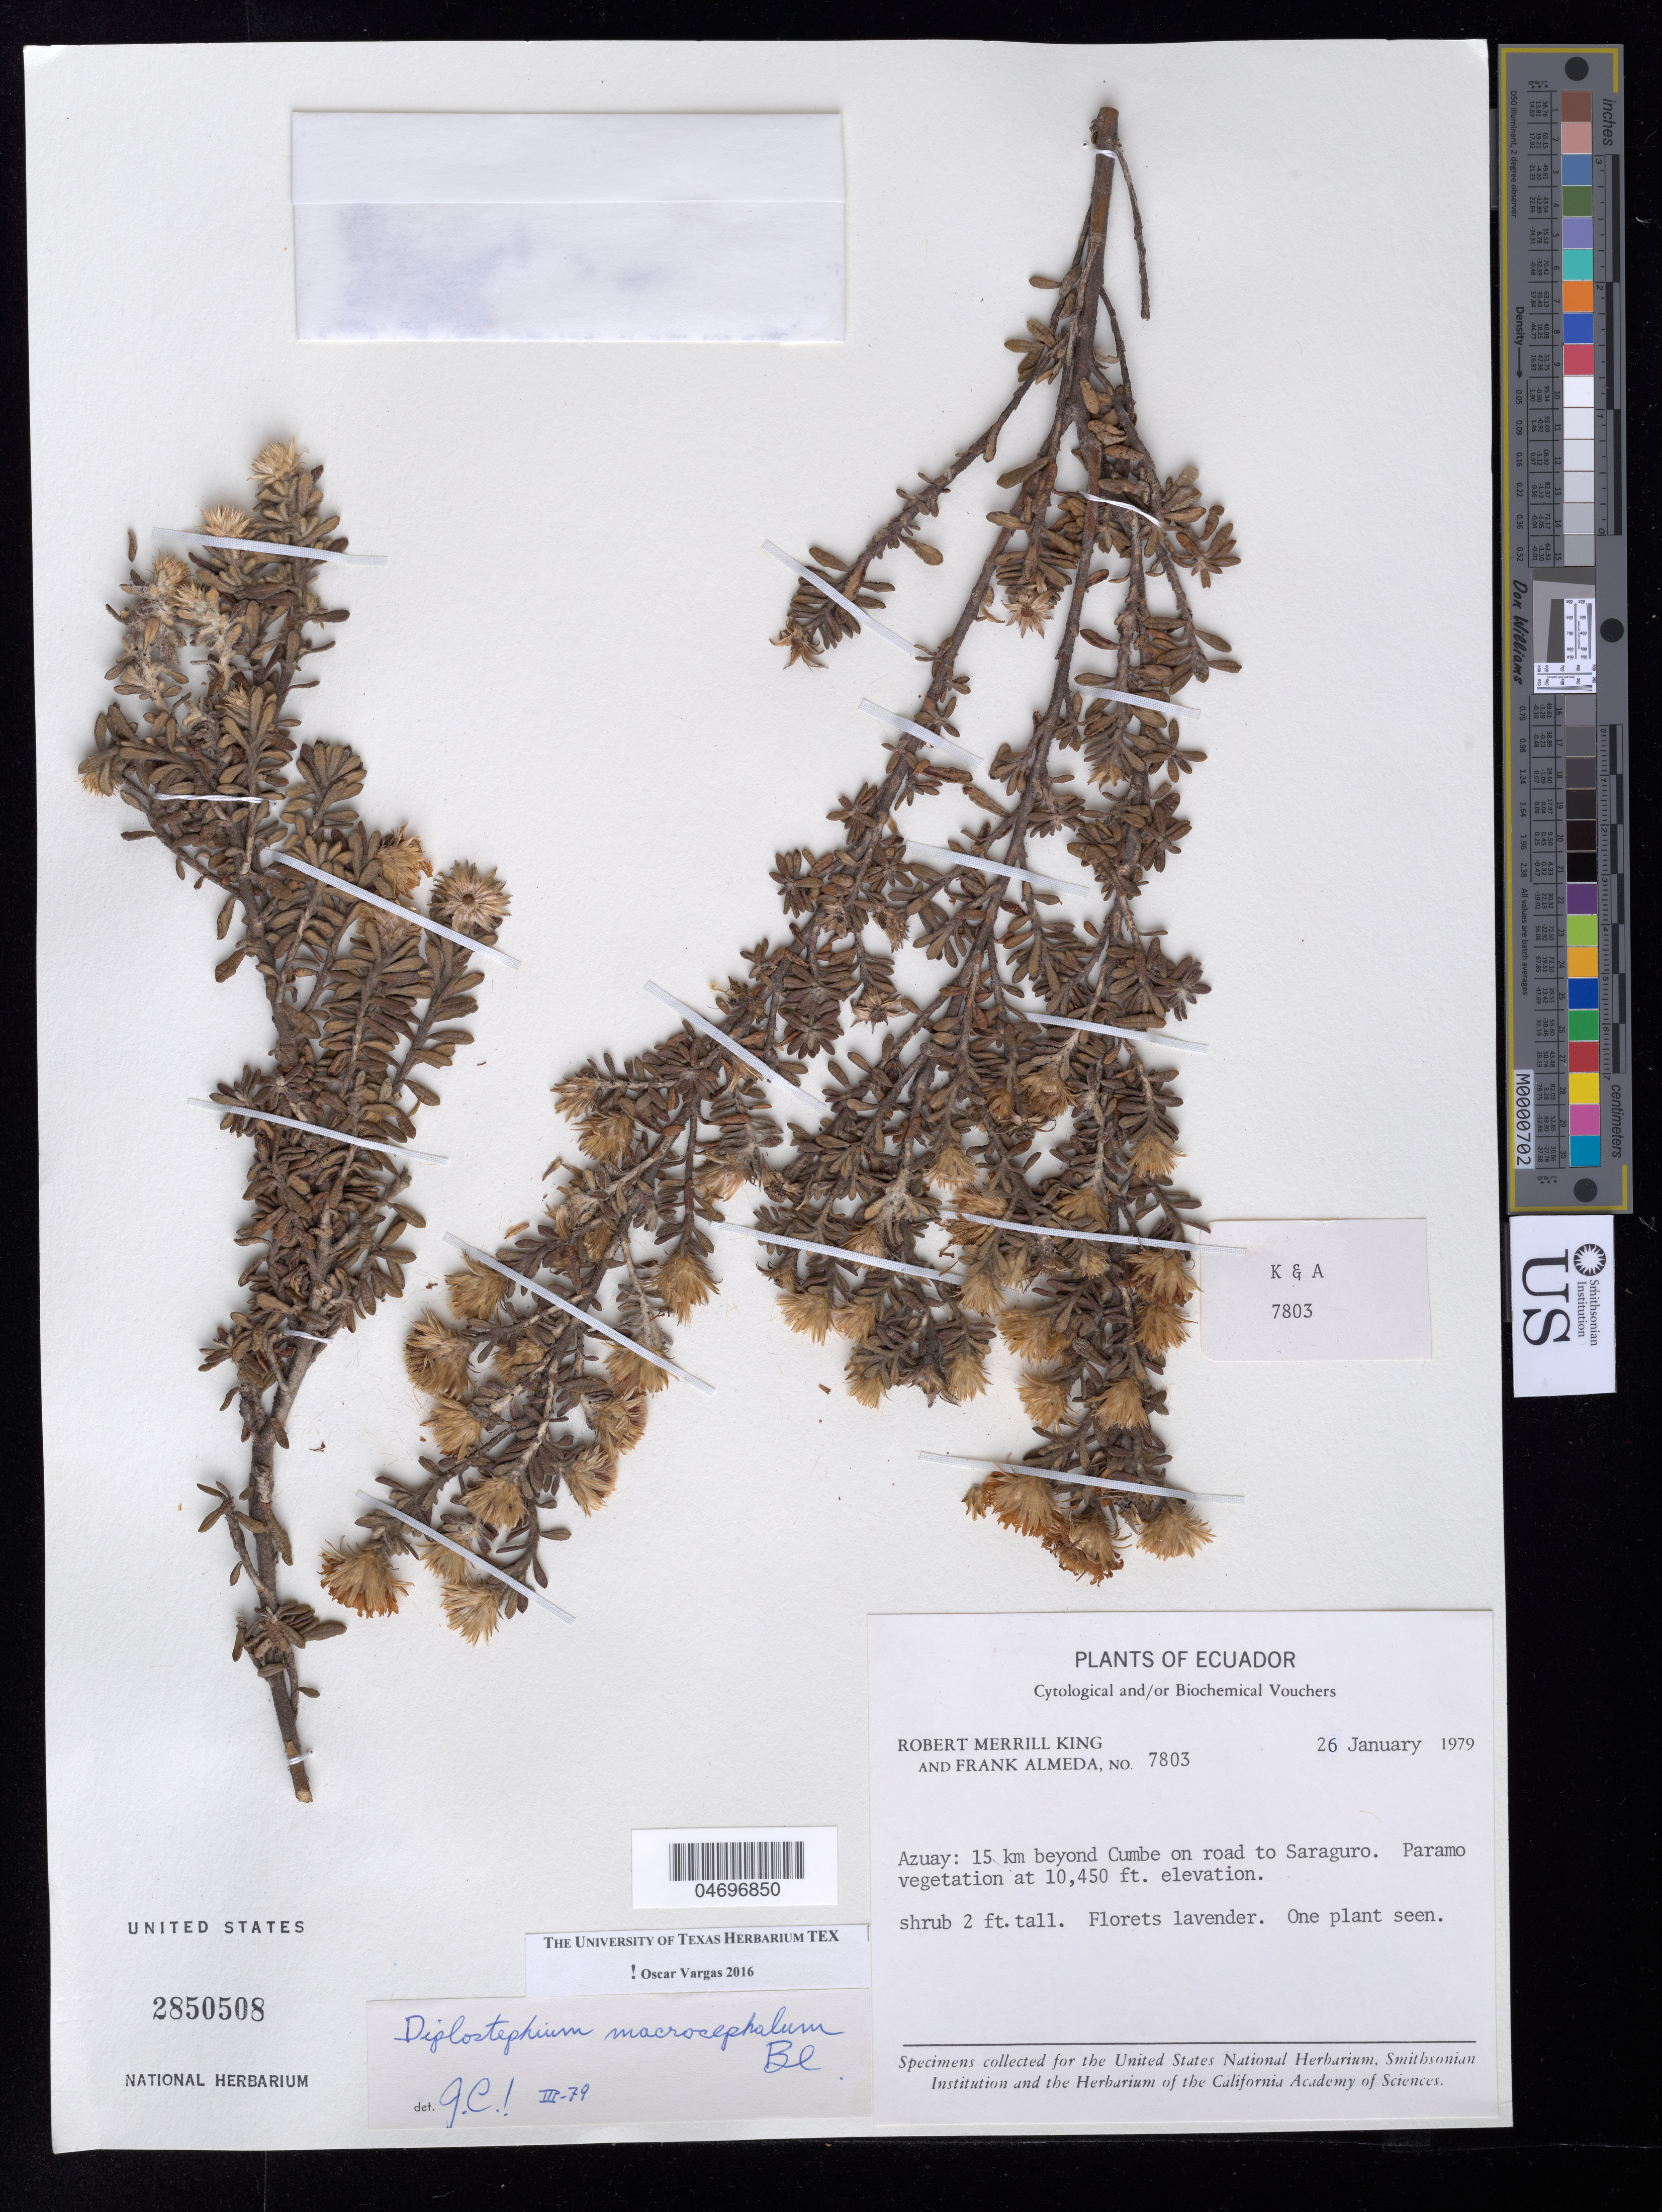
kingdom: Plantae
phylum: Tracheophyta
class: Magnoliopsida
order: Asterales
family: Asteraceae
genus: Diplostephium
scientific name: Diplostephium macrocephalum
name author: S.F. Blake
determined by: Vargas, Oscar M.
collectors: R. M. King & F. Almeda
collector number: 7803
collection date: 1979-01-26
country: Ecuador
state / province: Azuay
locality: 15 km beyond Cumbe on road to Saraguro.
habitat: Paramo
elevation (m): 3185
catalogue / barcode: US 2850508